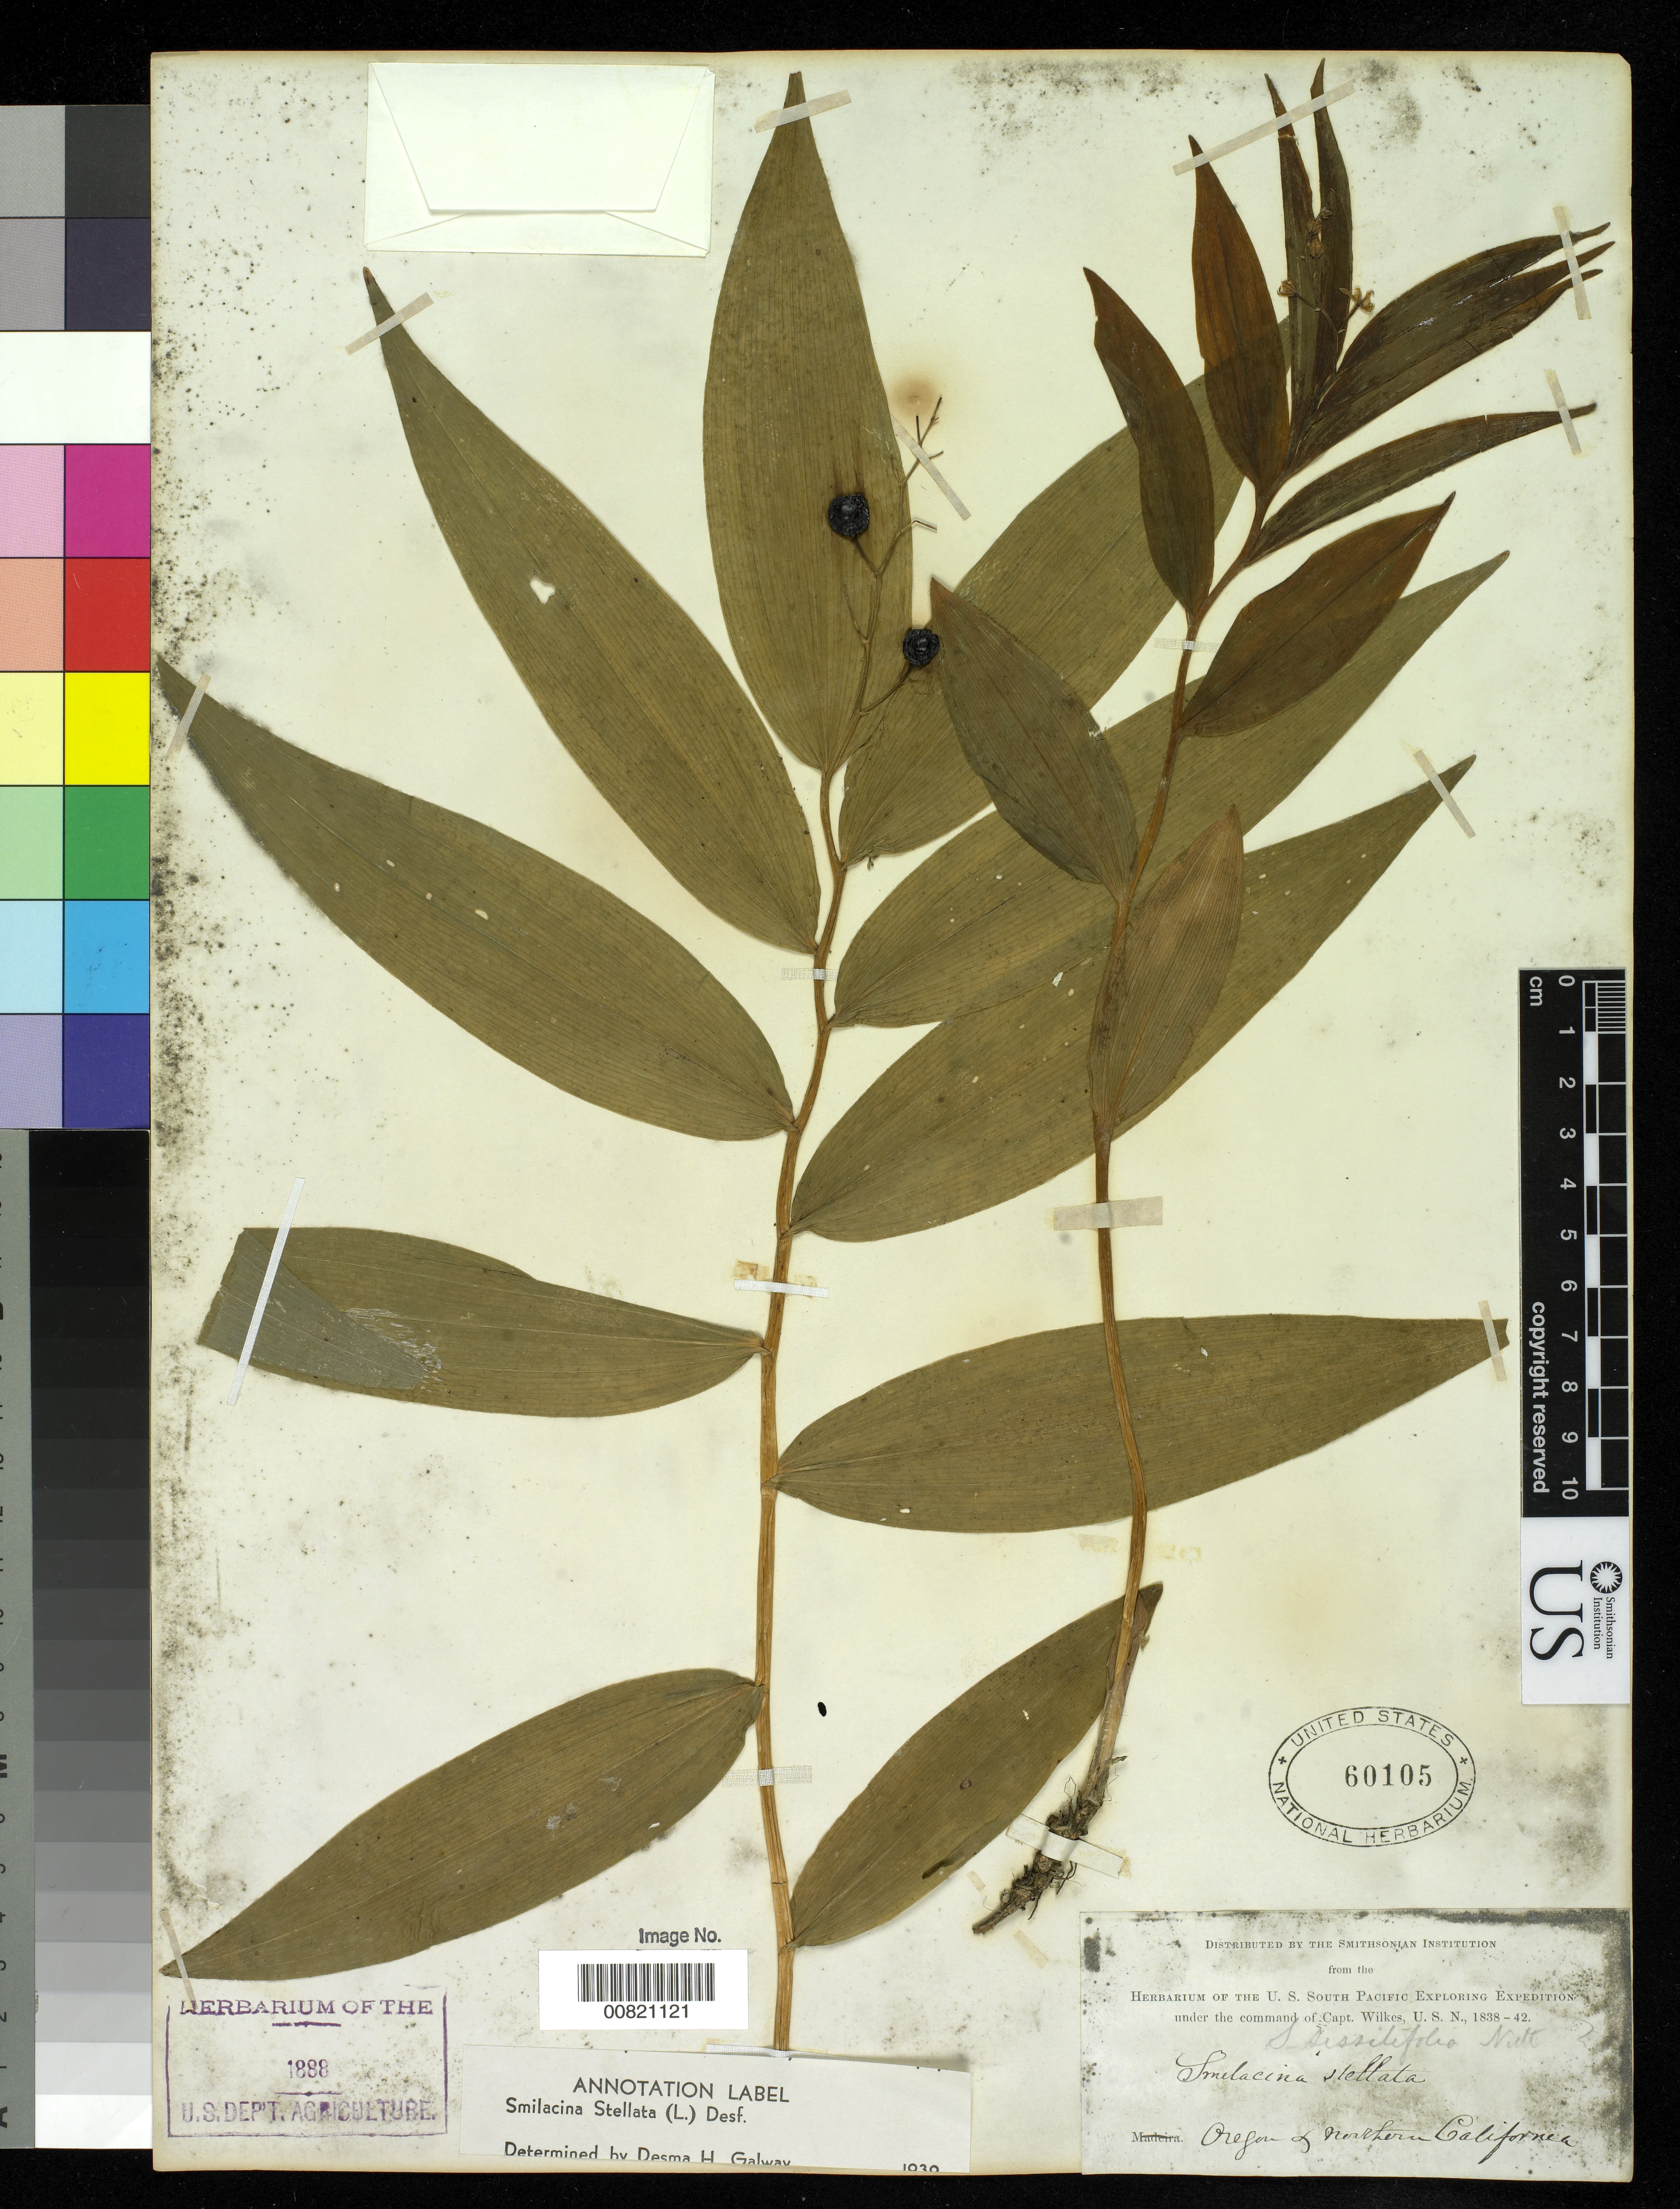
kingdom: Plantae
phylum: Tracheophyta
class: Liliopsida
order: Asparagales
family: Asparagaceae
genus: Maianthemum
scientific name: Maianthemum stellatum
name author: (L.) Link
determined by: Strong, Mark T., (BOT), Smithsonian Institution - National Museum of Natural History (UNITED STATES)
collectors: Wilkes Explor. Exped.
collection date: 1838/1842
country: United States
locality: Oregon & Northern California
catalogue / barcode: US 60105